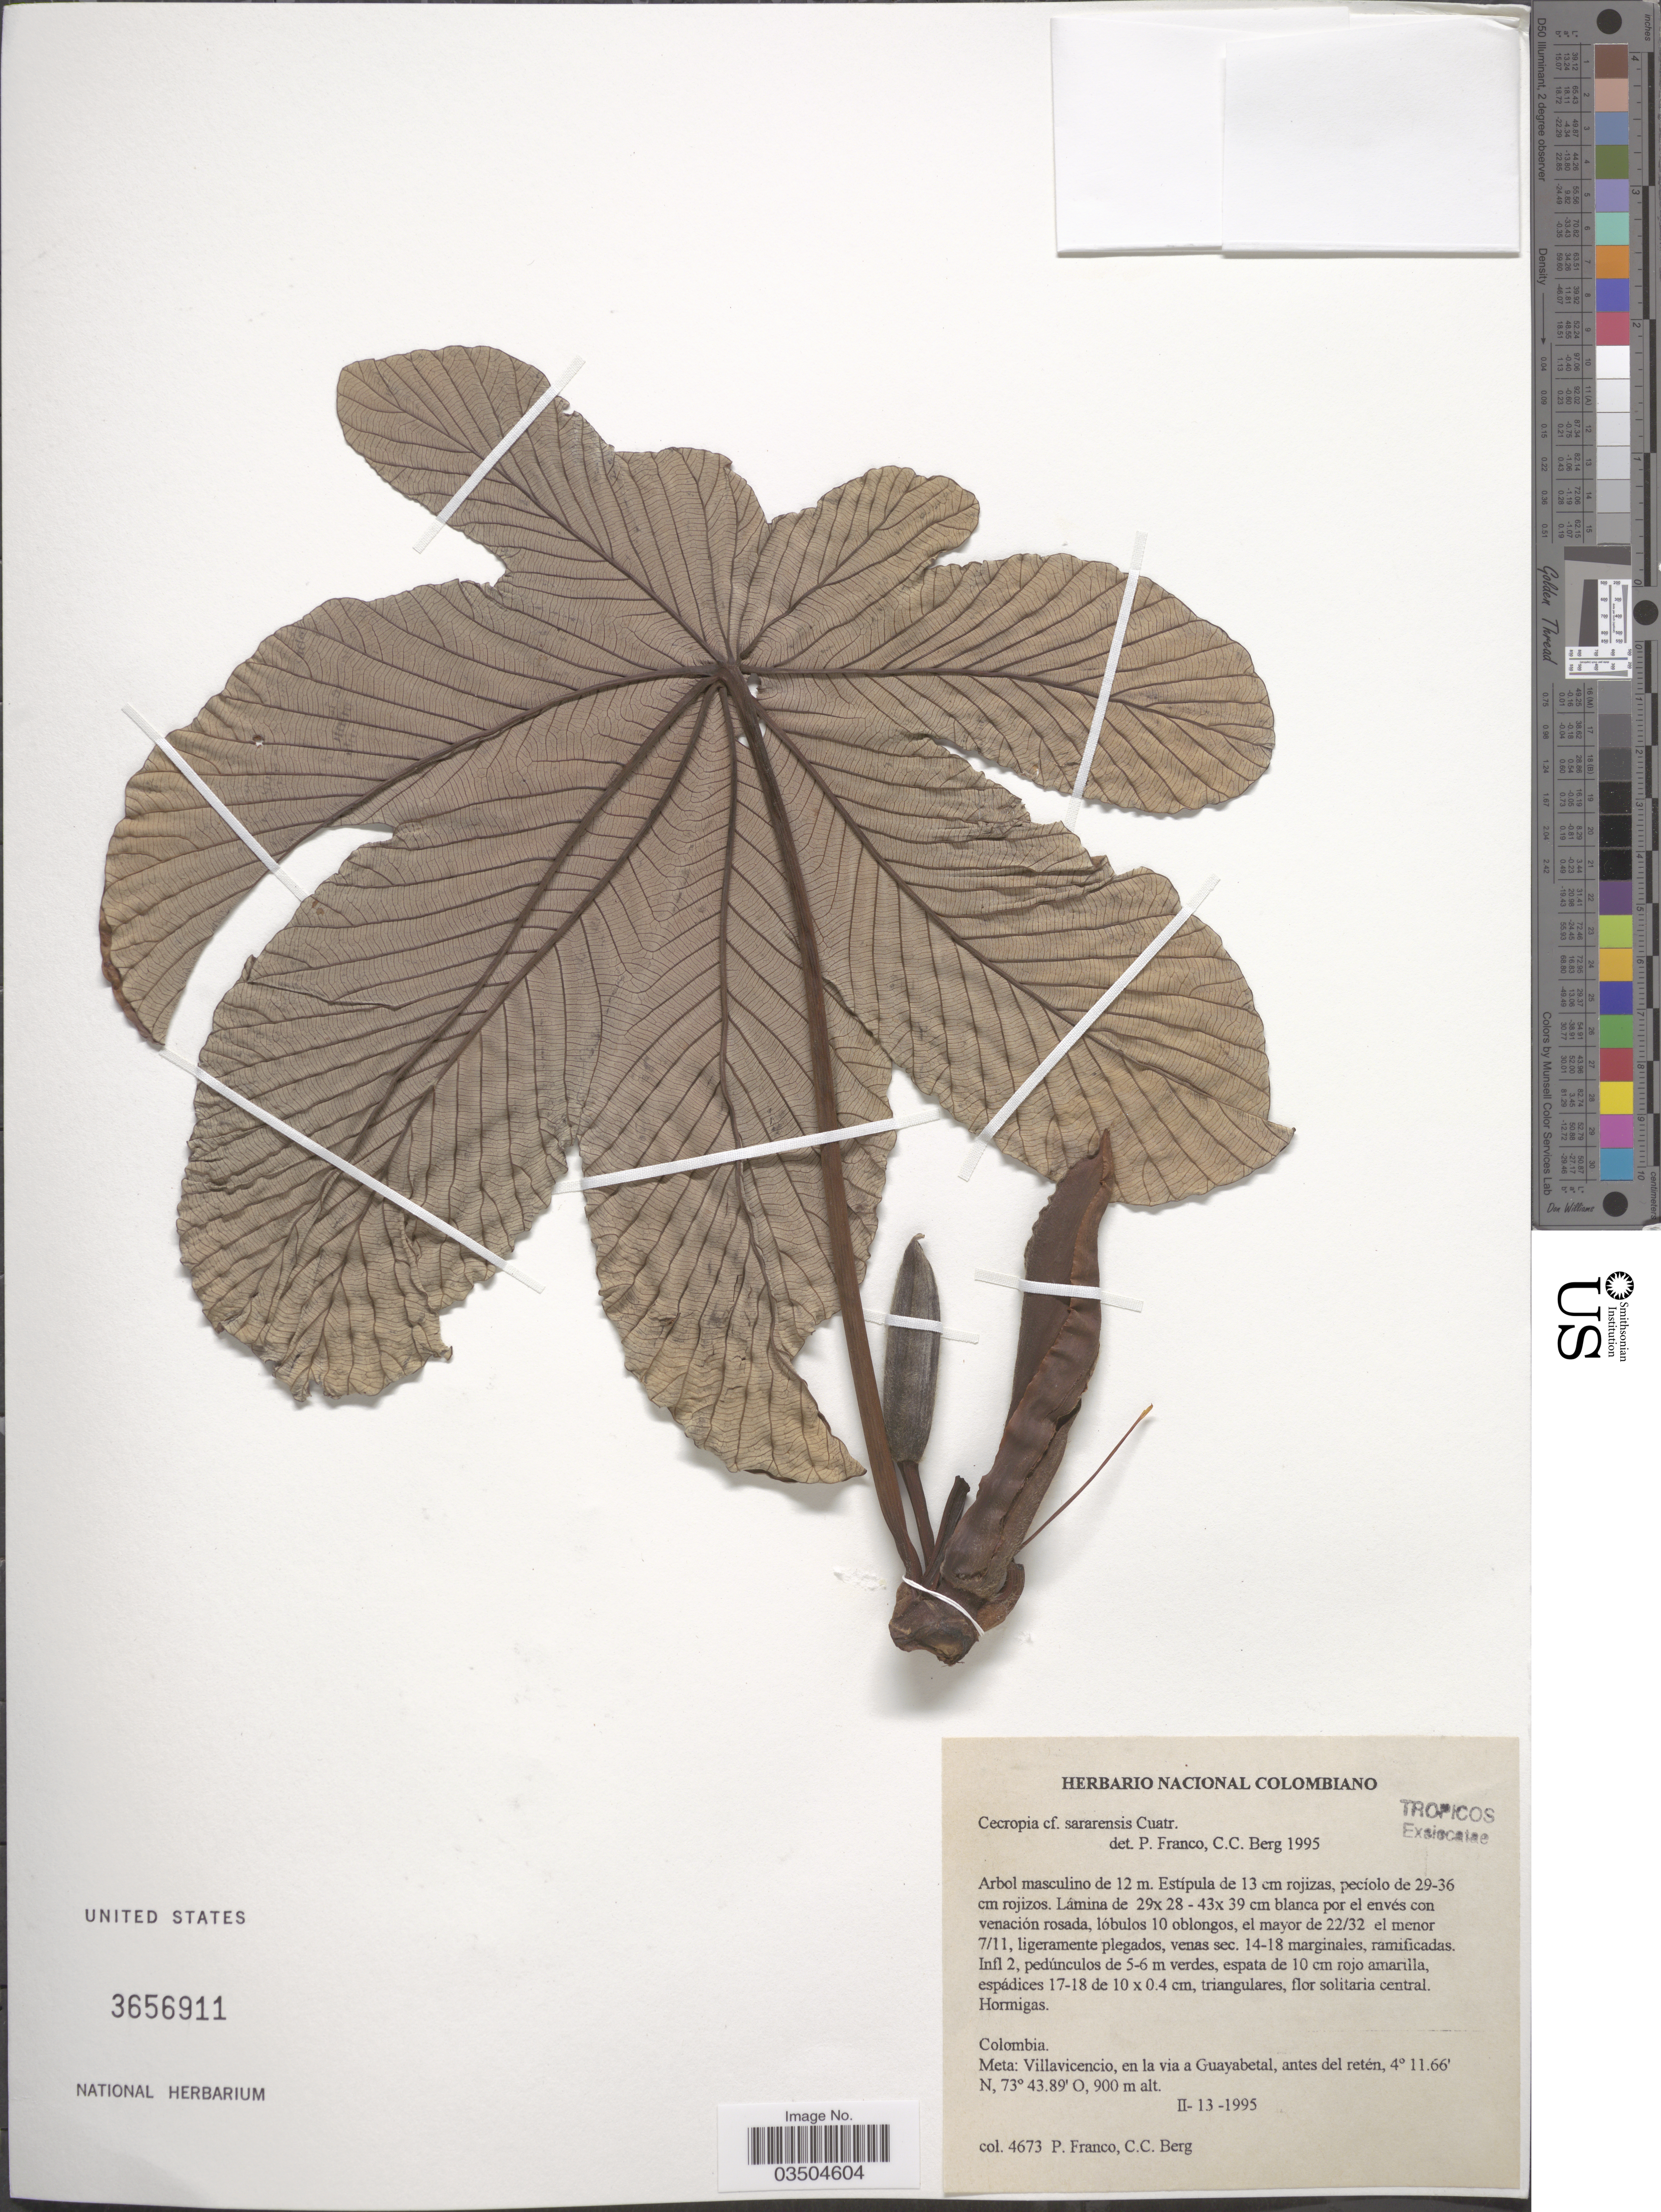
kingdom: Plantae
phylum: Tracheophyta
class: Magnoliopsida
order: Rosales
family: Urticaceae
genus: Cecropia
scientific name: Cecropia sararensis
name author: Cuatrec.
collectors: P. Franco & C. C. Berg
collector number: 4673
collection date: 1995-02-13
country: Colombia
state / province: Meta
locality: Villavicencio, en la via a Guayabetal, antes del retén.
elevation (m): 900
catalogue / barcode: US 3656911